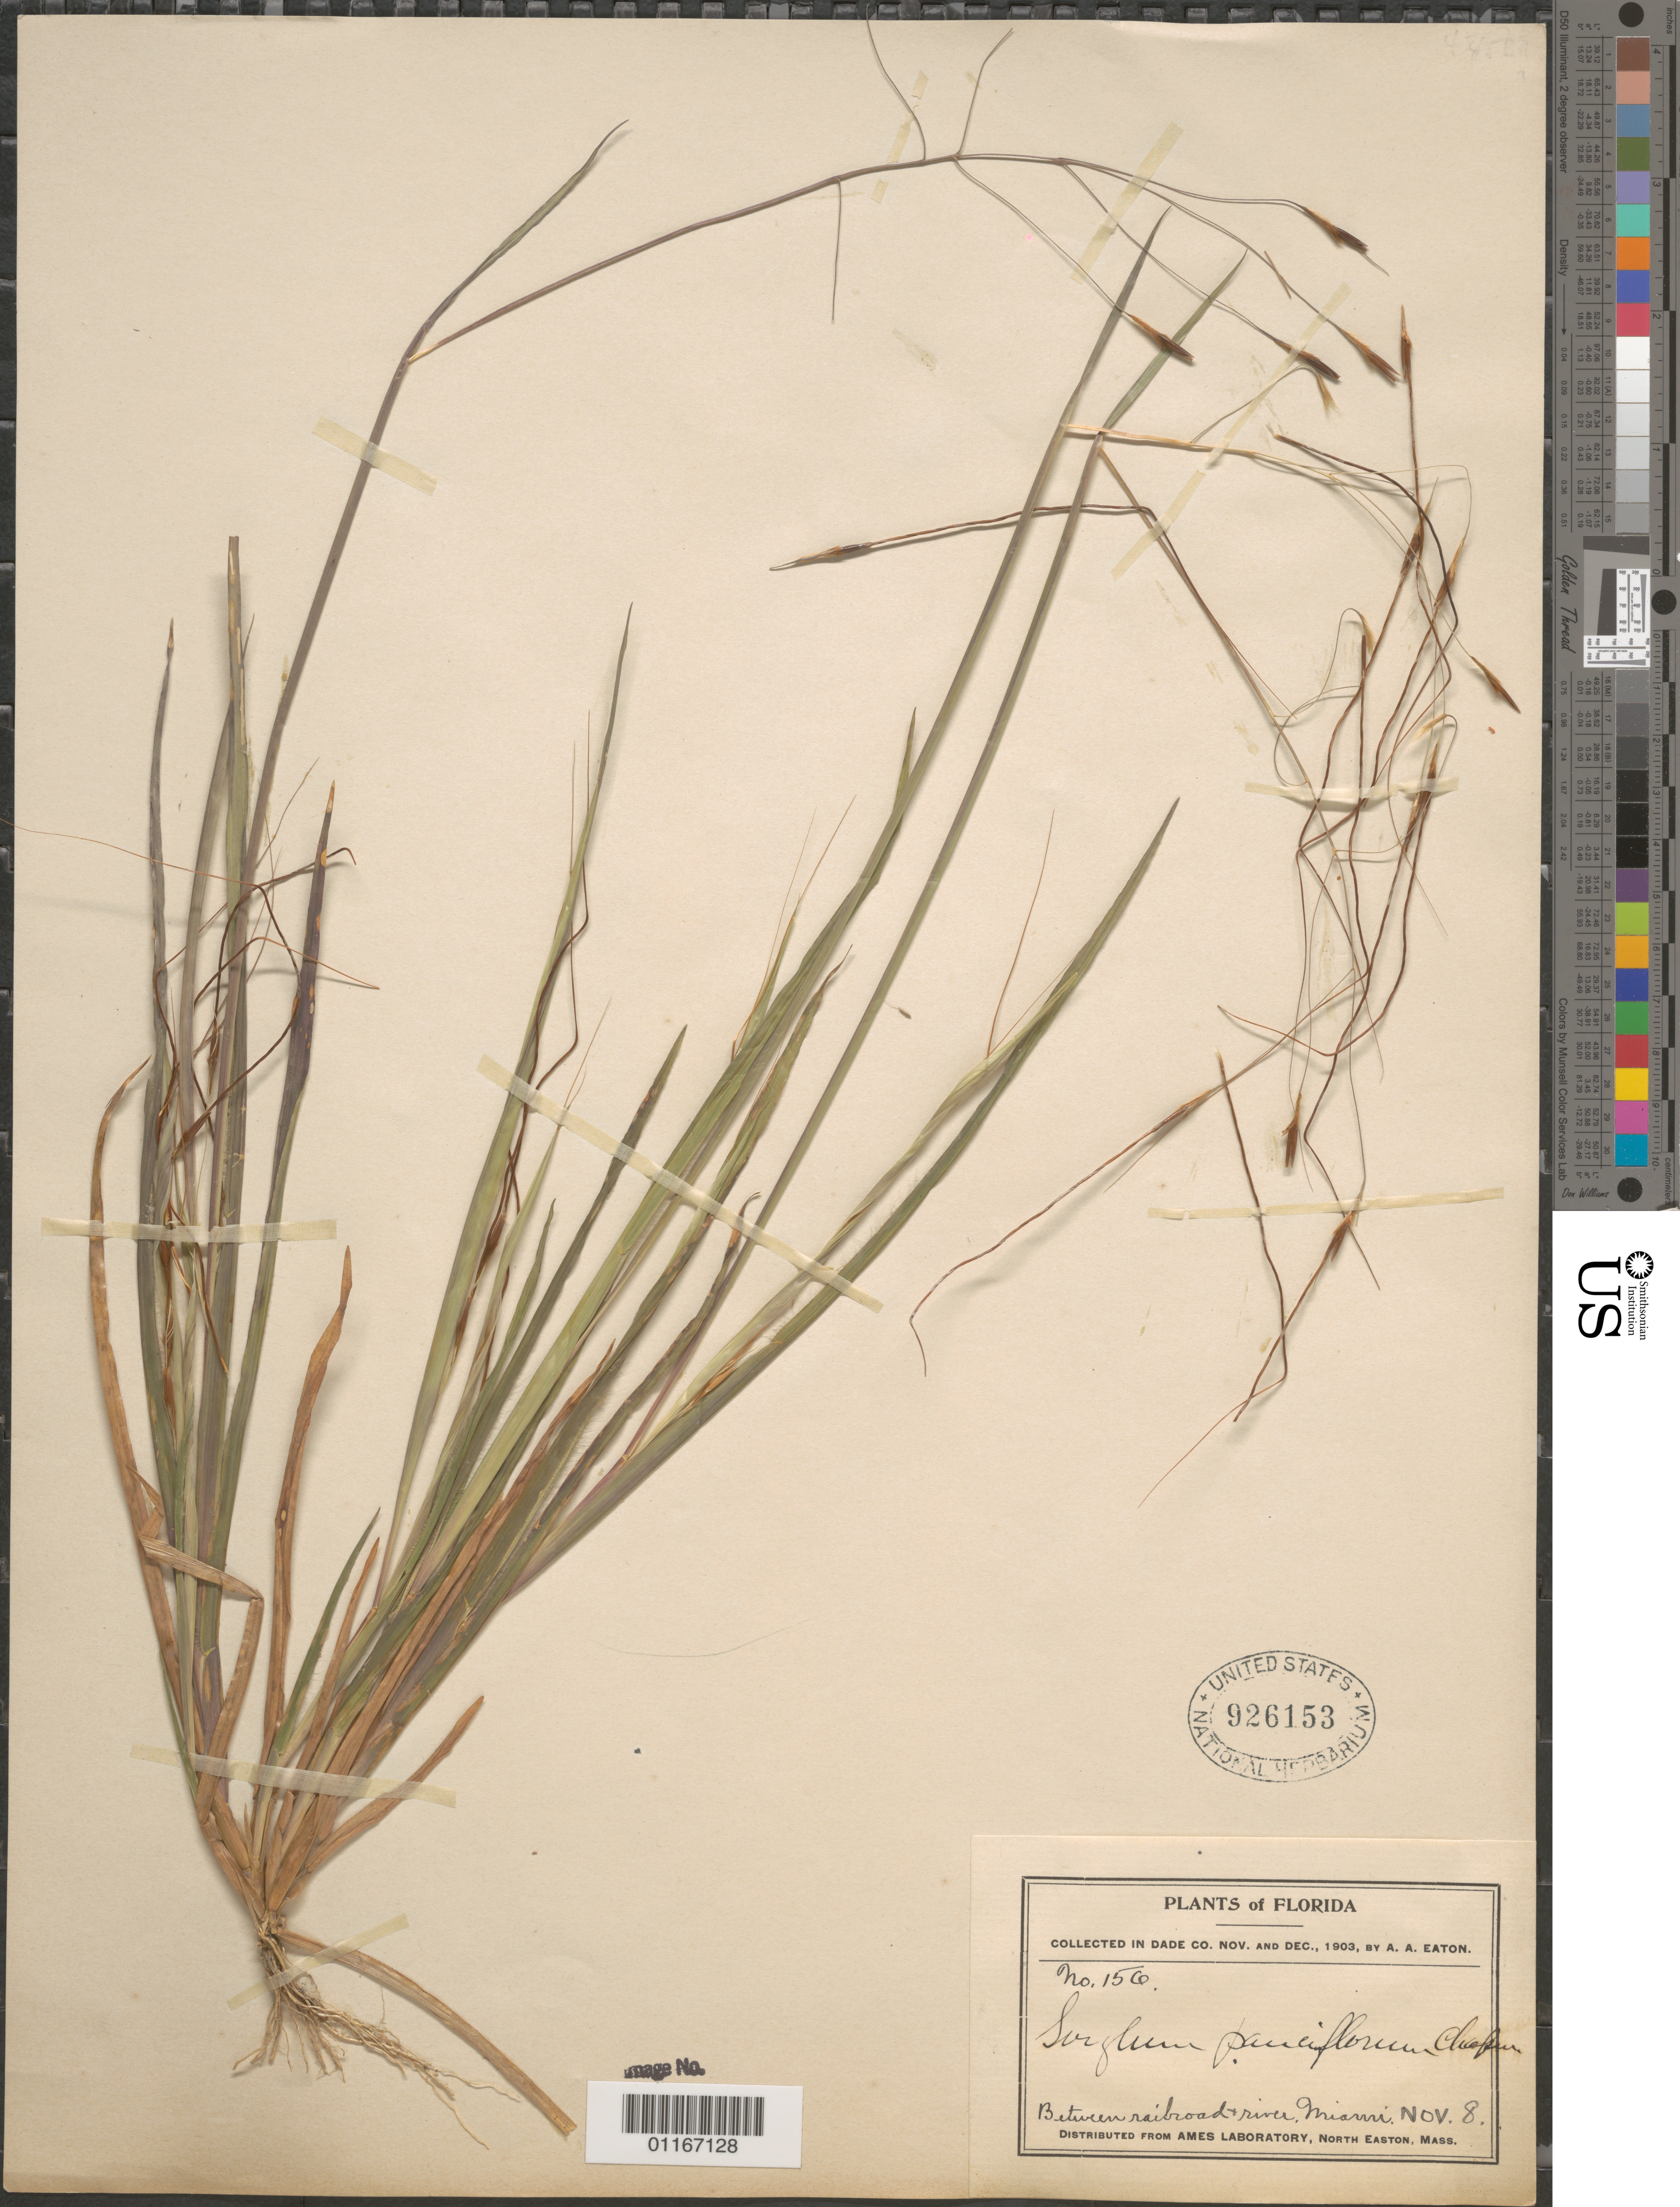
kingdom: Plantae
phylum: Tracheophyta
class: Liliopsida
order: Poales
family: Poaceae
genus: Sorghum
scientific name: Sorghum pauciflorum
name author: Chapm.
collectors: A. A. Eaton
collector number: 156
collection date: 1903-11-08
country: United States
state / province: Florida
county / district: Dade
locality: Miami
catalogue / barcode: US 926153